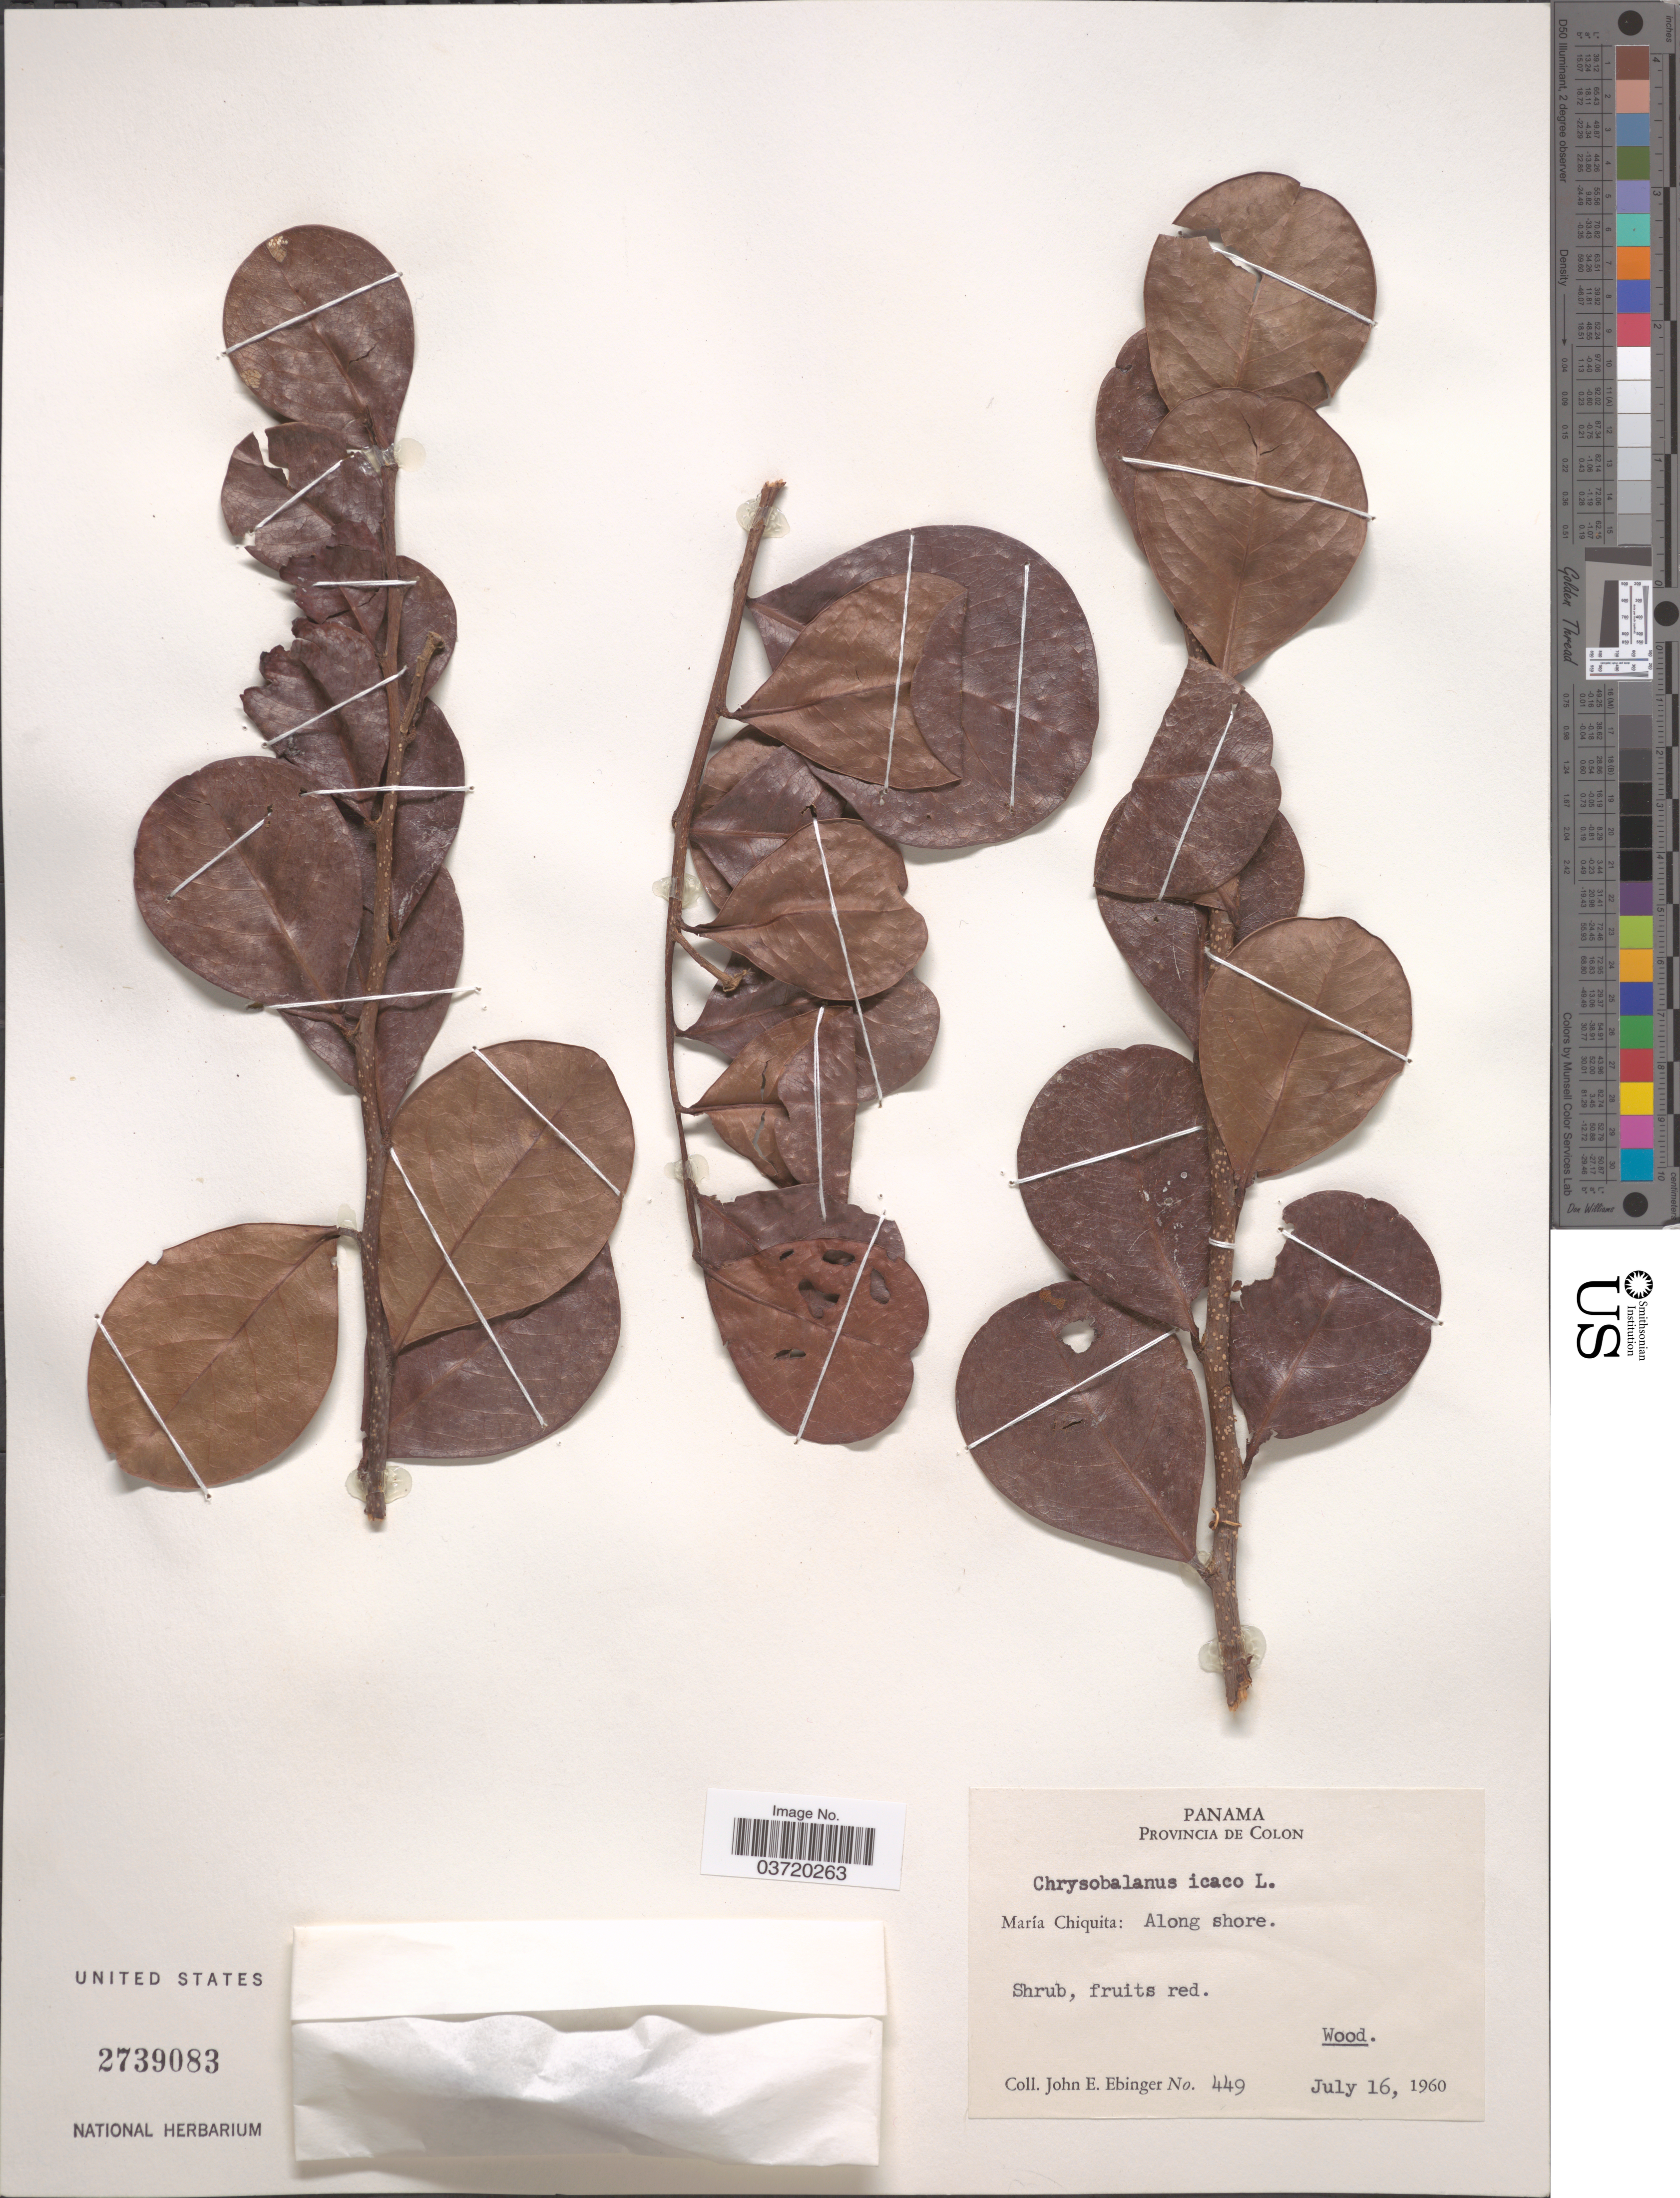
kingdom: Plantae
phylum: Tracheophyta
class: Magnoliopsida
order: Malpighiales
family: Chrysobalanaceae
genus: Chrysobalanus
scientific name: Chrysobalanus icaco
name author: L.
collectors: J. Ebinger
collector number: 449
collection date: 1960-07-16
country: Panama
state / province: Colón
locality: María Chiquita: Along shore.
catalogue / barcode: US 2739083